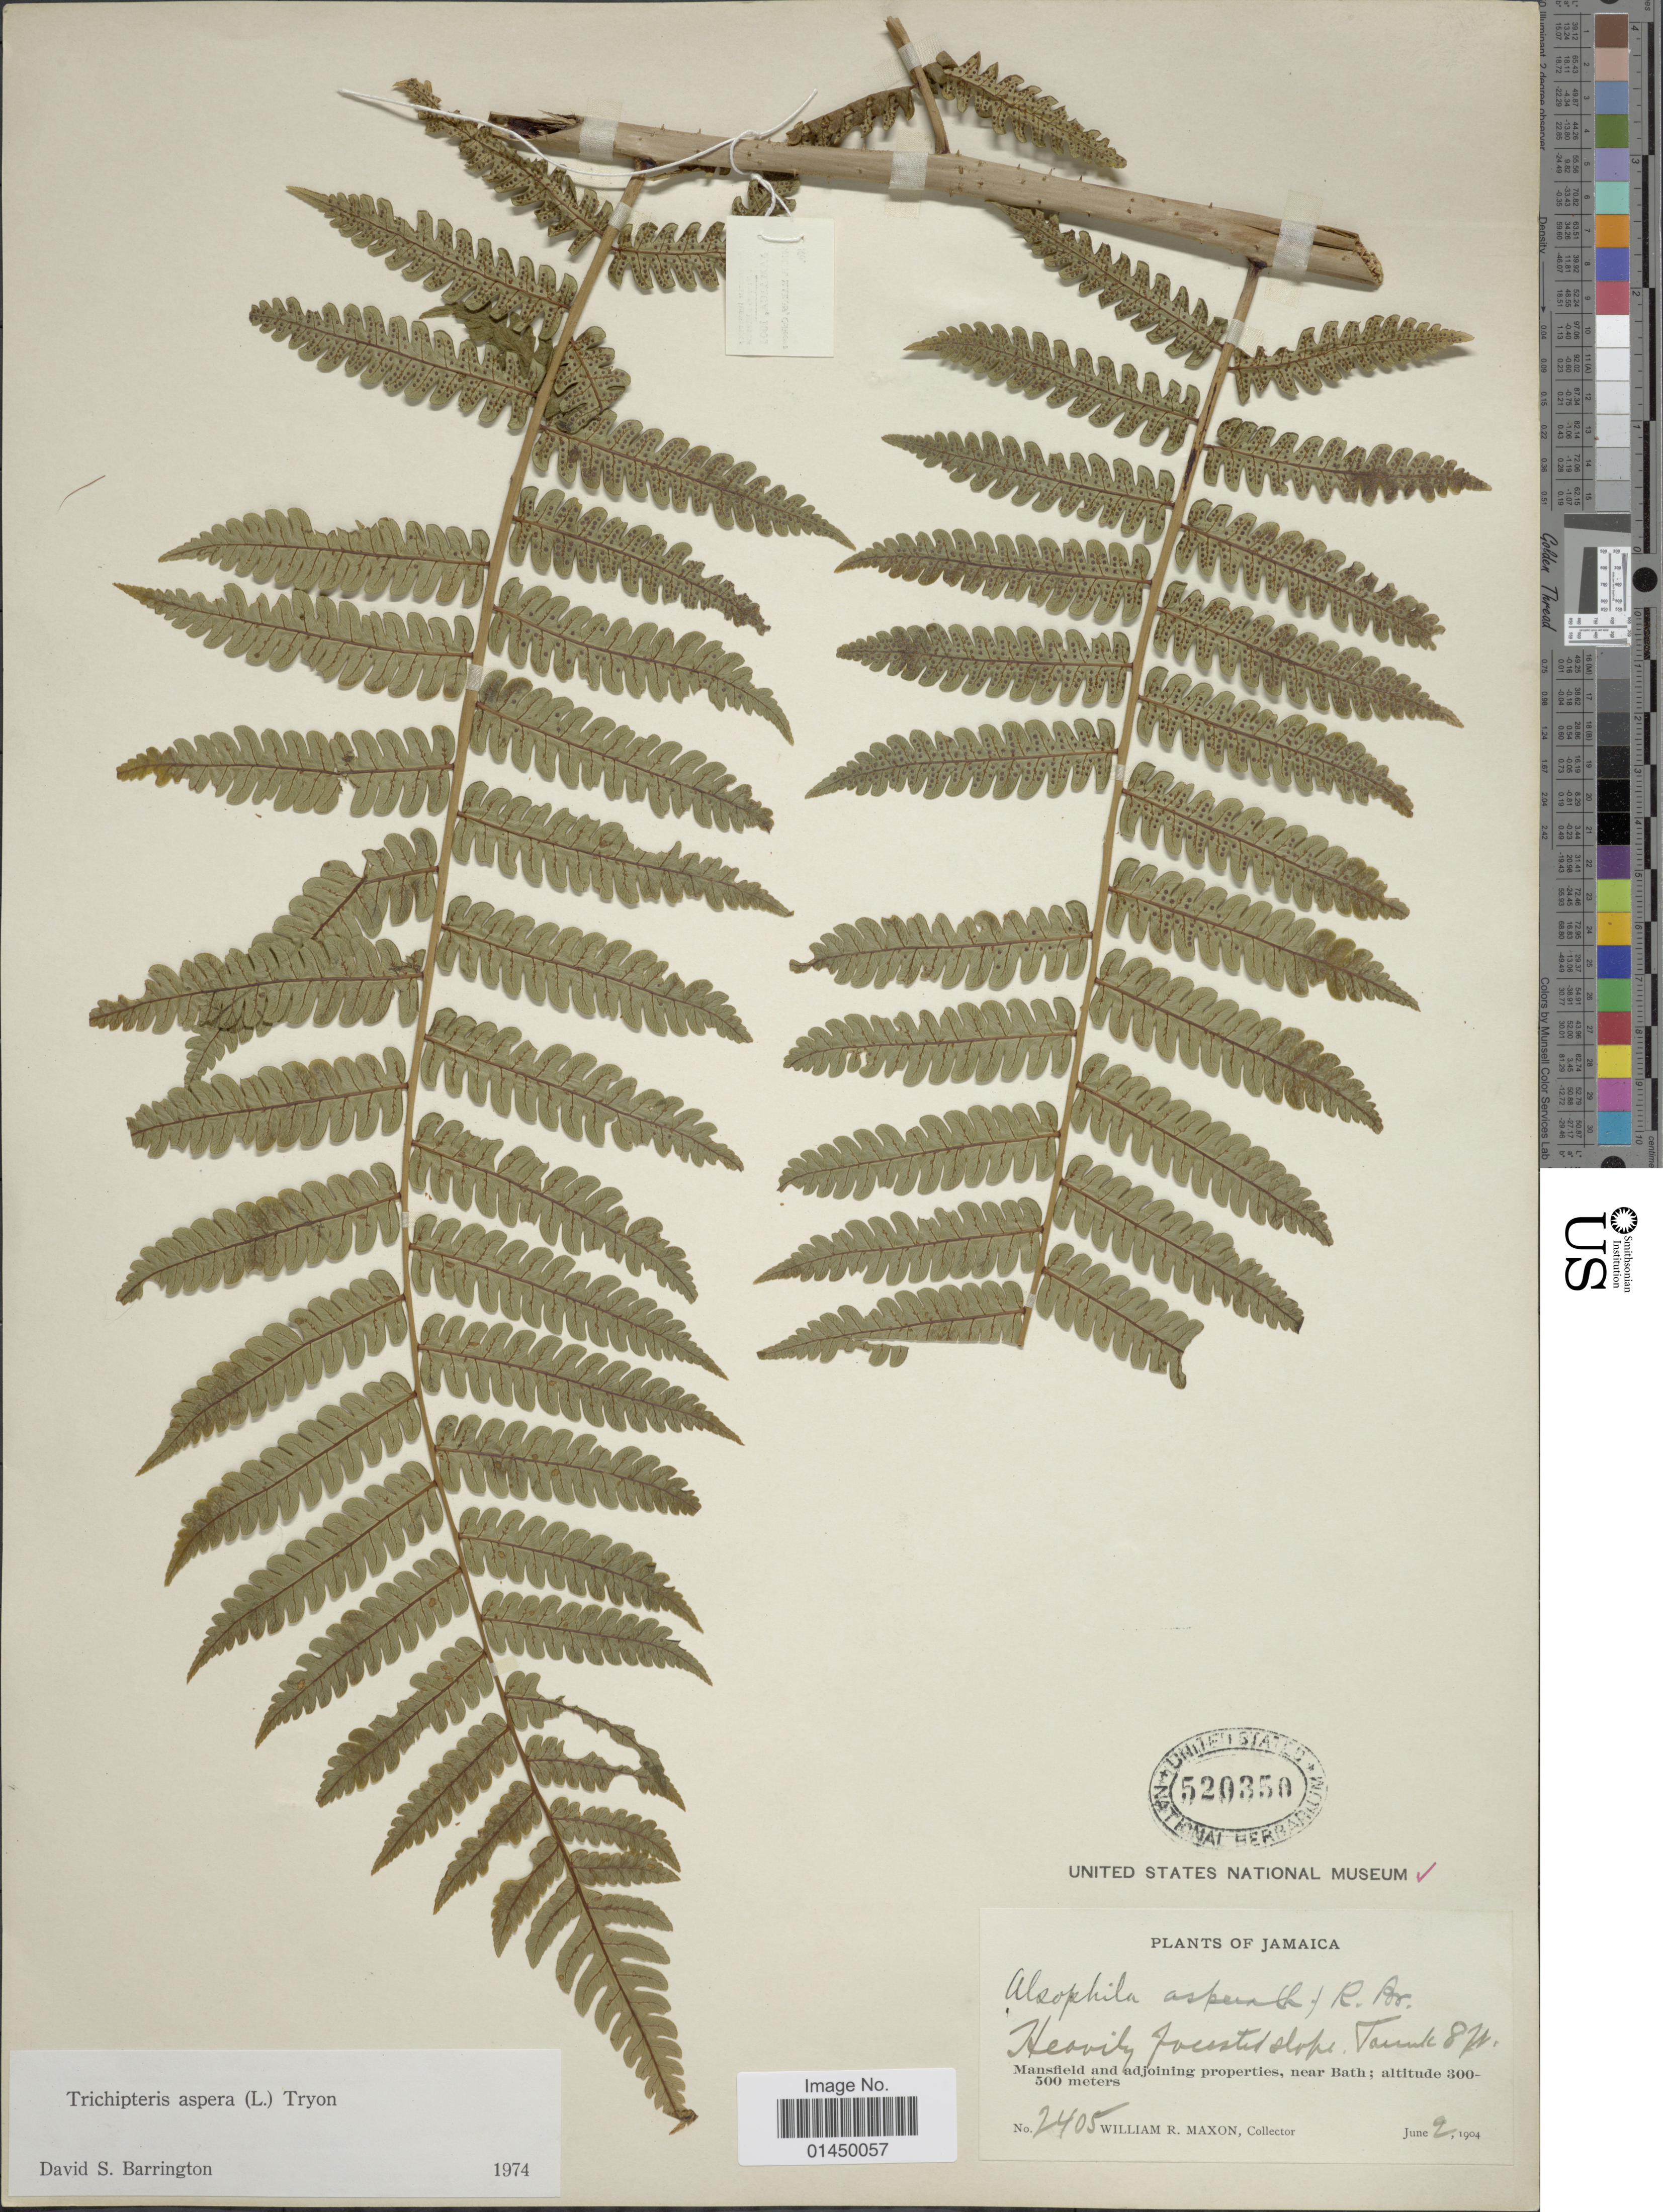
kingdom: Plantae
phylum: Tracheophyta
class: Polypodiopsida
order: Cyatheales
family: Cyatheaceae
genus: Cyathea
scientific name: Cyathea aspera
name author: (L.) Sw.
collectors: W. R. Maxon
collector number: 2405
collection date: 1904-06-02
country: Jamaica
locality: Mansfield and adjoining properties, near Bath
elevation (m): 300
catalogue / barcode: US 520350